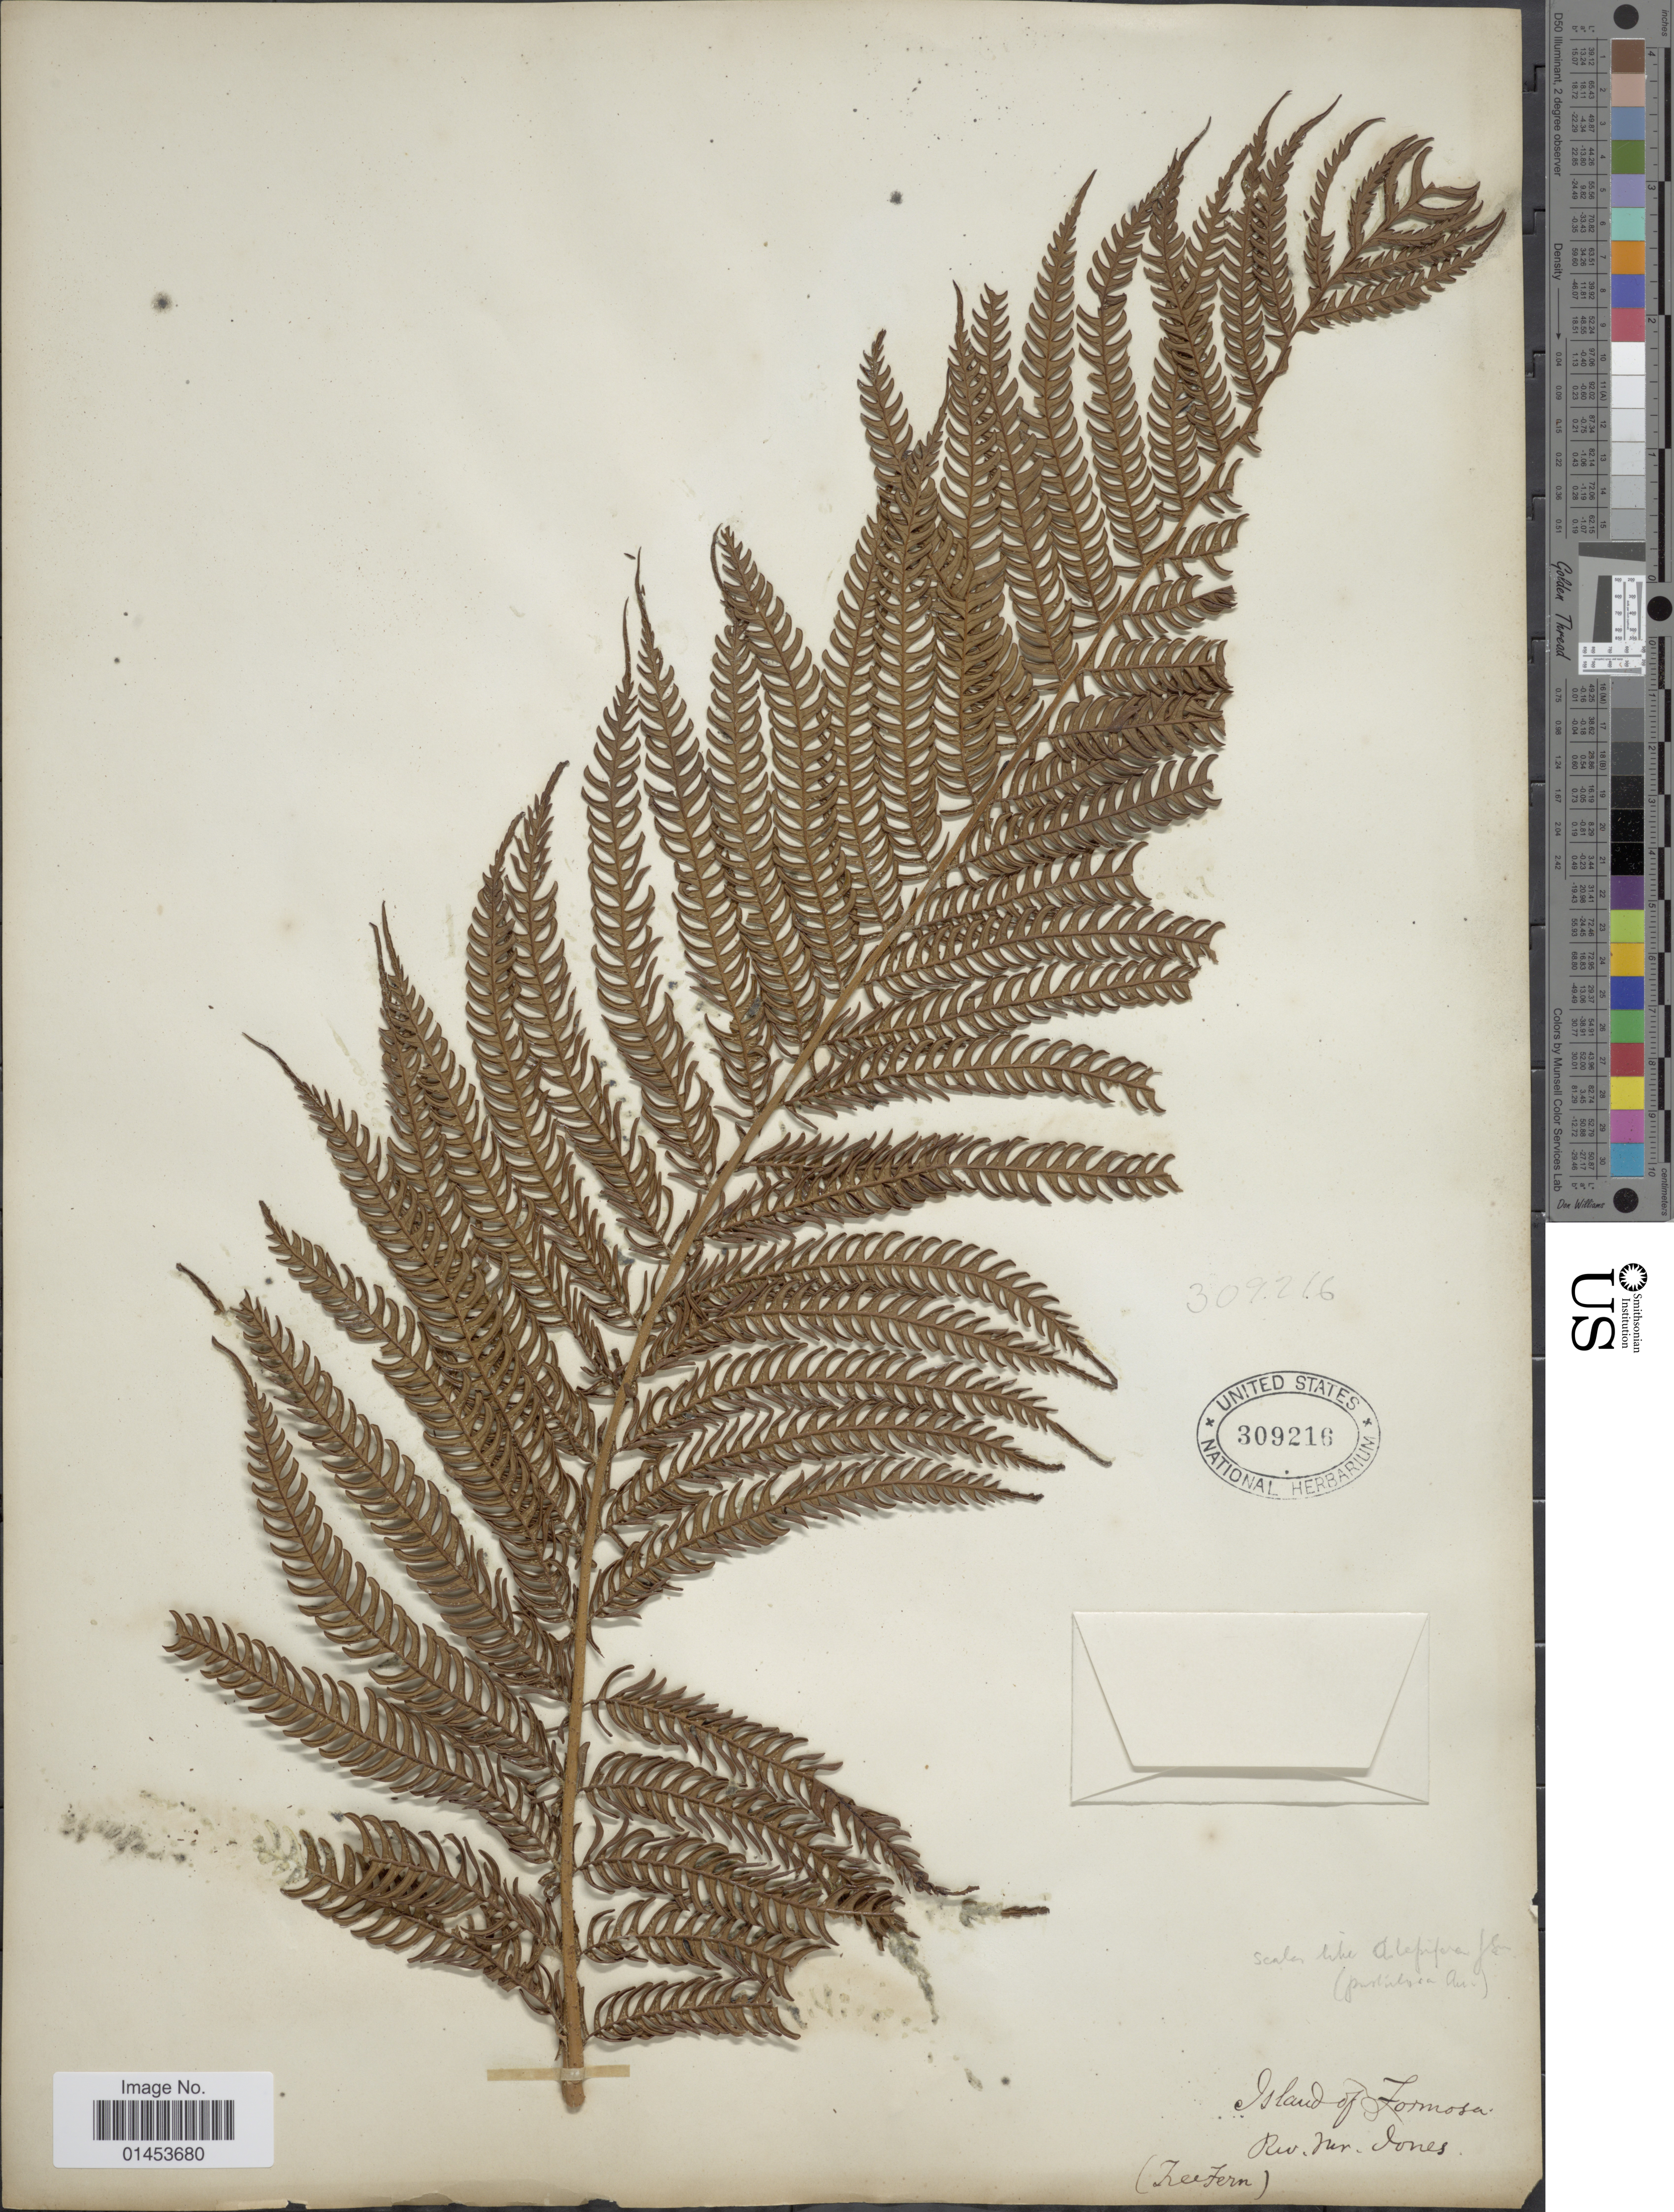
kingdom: Plantae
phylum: Tracheophyta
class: Polypodiopsida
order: Cyatheales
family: Cyatheaceae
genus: Cyathea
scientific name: Cyathea lepifera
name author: (J. Sm.) Copel.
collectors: W. Jones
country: Taiwan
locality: Island of Formosa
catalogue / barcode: US 309216